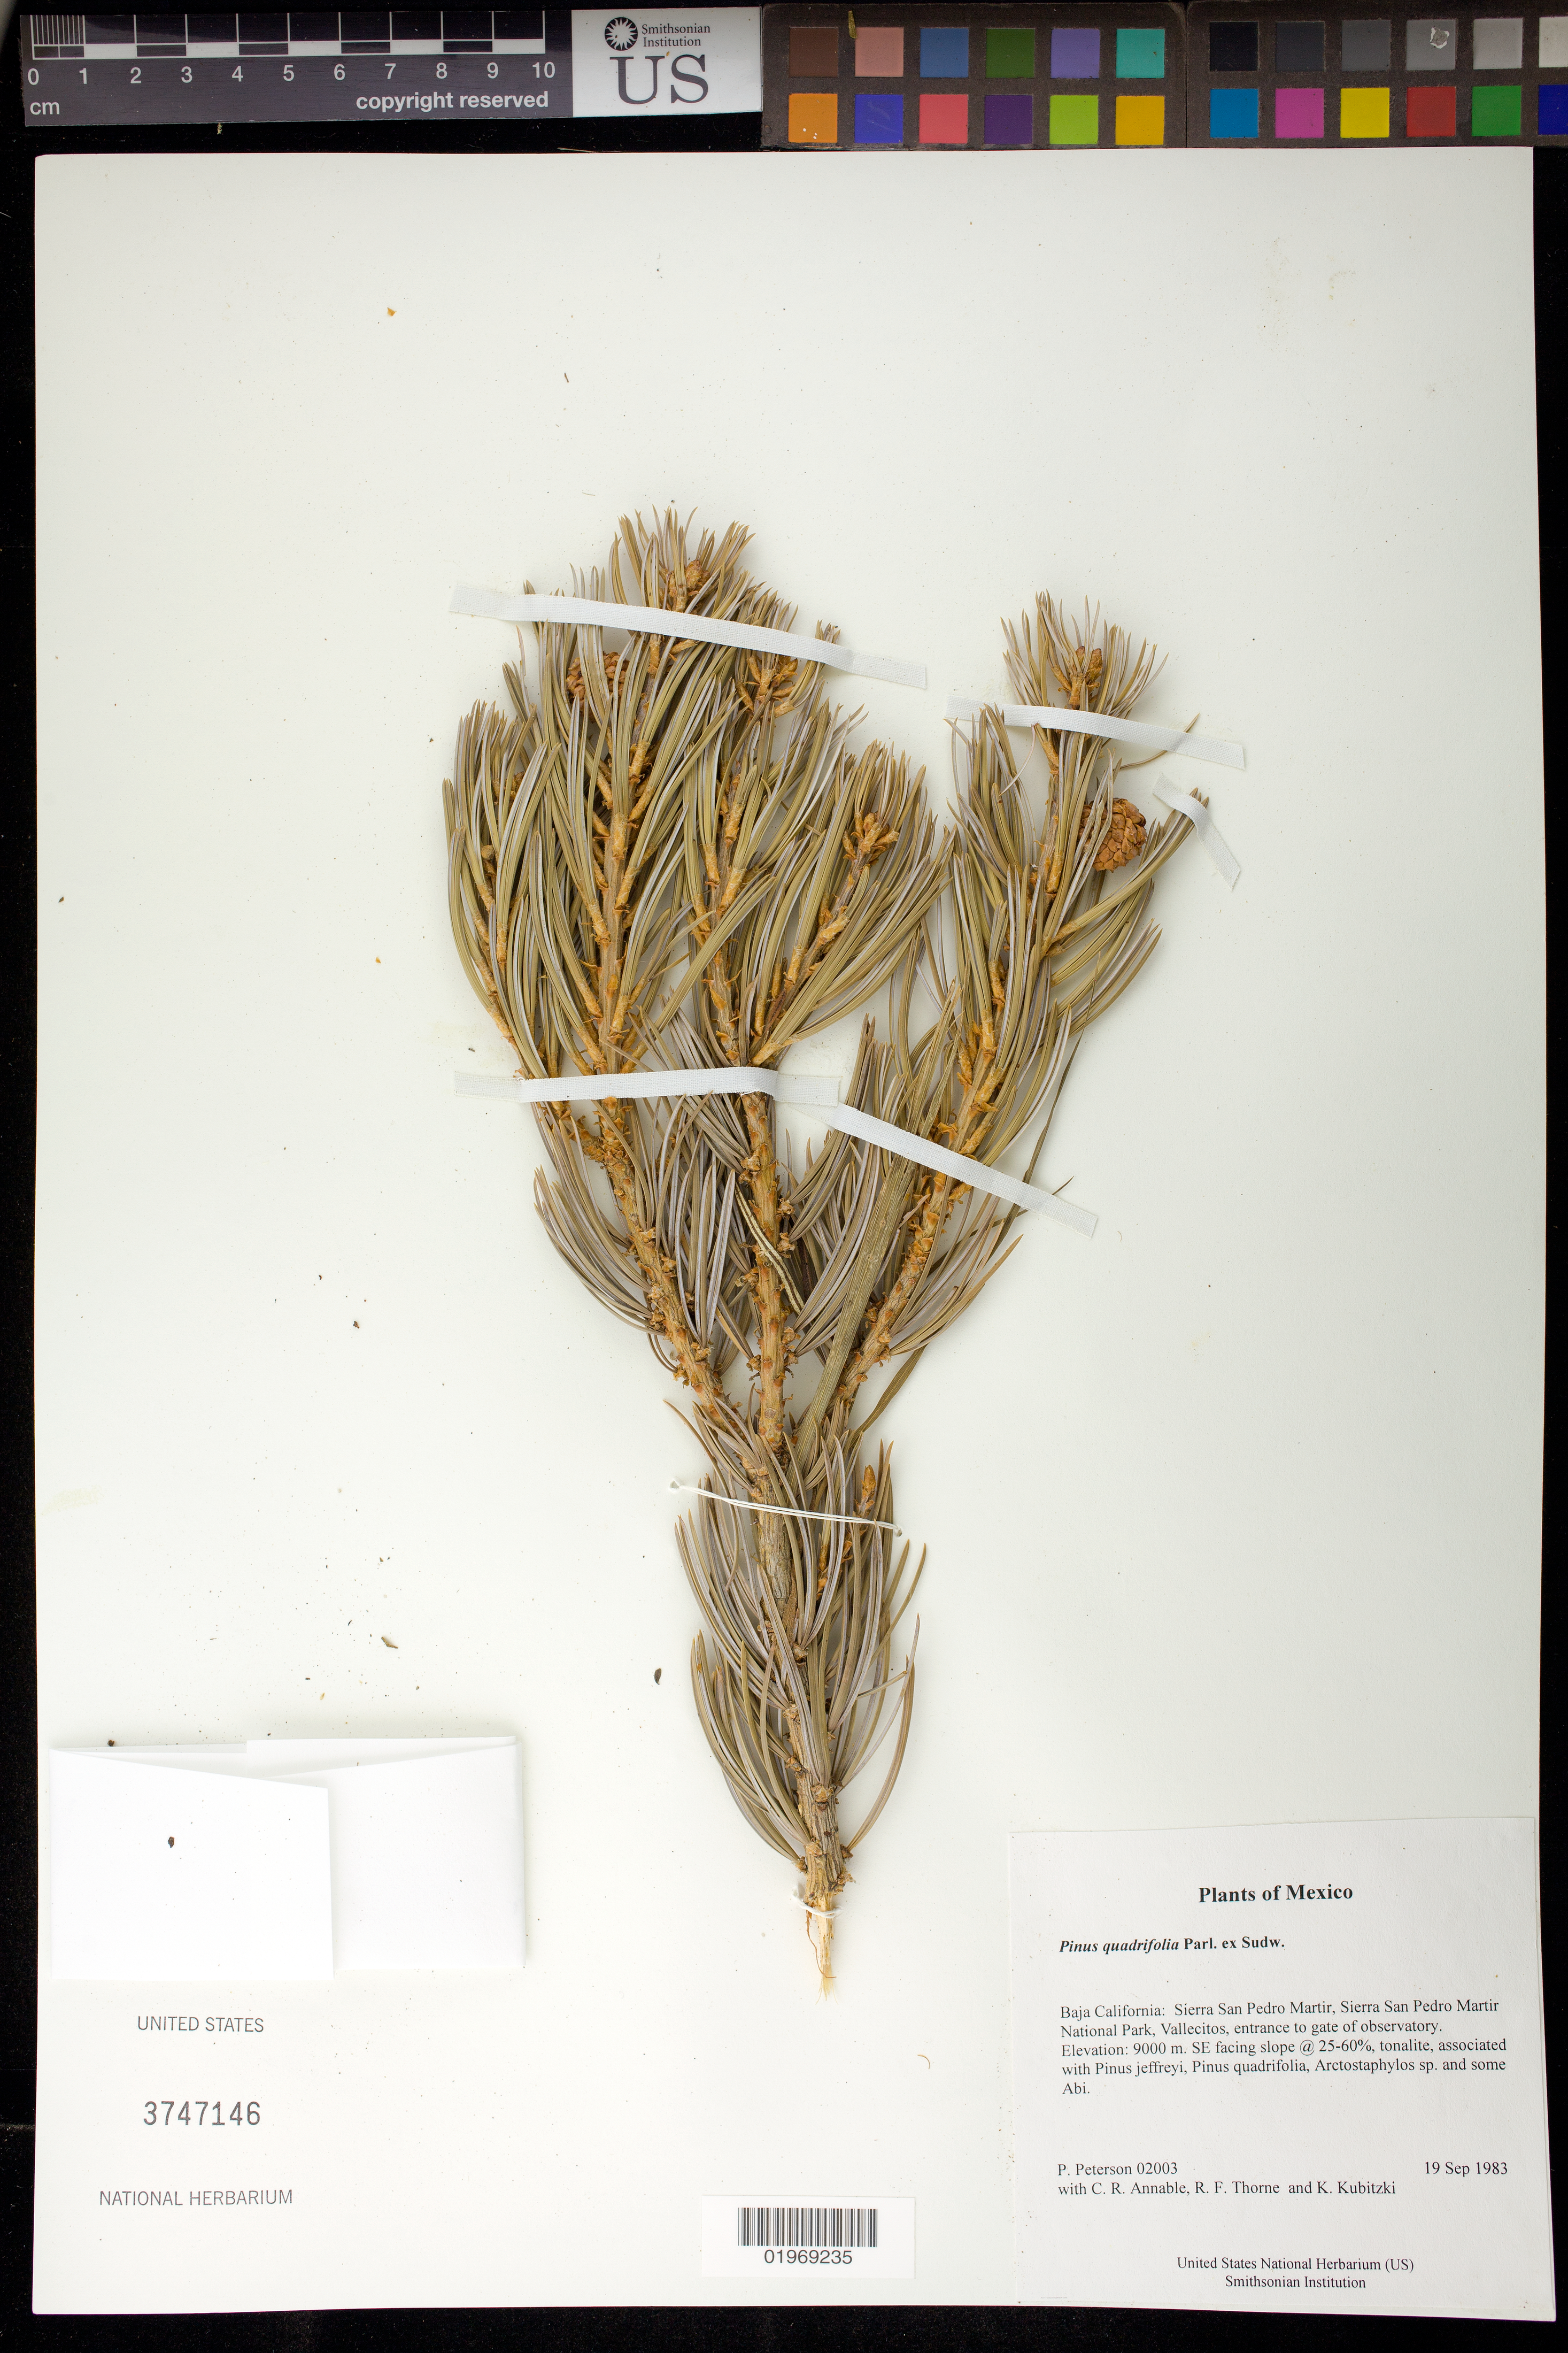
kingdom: Plantae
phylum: Tracheophyta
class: Pinopsida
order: Pinales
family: Pinaceae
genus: Pinus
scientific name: Pinus quadrifolia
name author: Parl. ex Sudw.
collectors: P. M. Peterson, C. R. Annable, R. F. Thorne & K. Kubitzki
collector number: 02003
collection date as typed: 19 Sep 1983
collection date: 1983-09-19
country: Mexico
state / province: Baja California Norte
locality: Sierra San Pedro Martir, Sierra San Pedro Martir National Park, Vallecitos, entrance to gate of observatory.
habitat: SE facing slope @ 25-60%, tonalite, associated with Pinus jeffreyi, Pinus quadrifolia, Arctostaphylos sp. and some Abi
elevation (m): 9000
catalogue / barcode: US 3747146